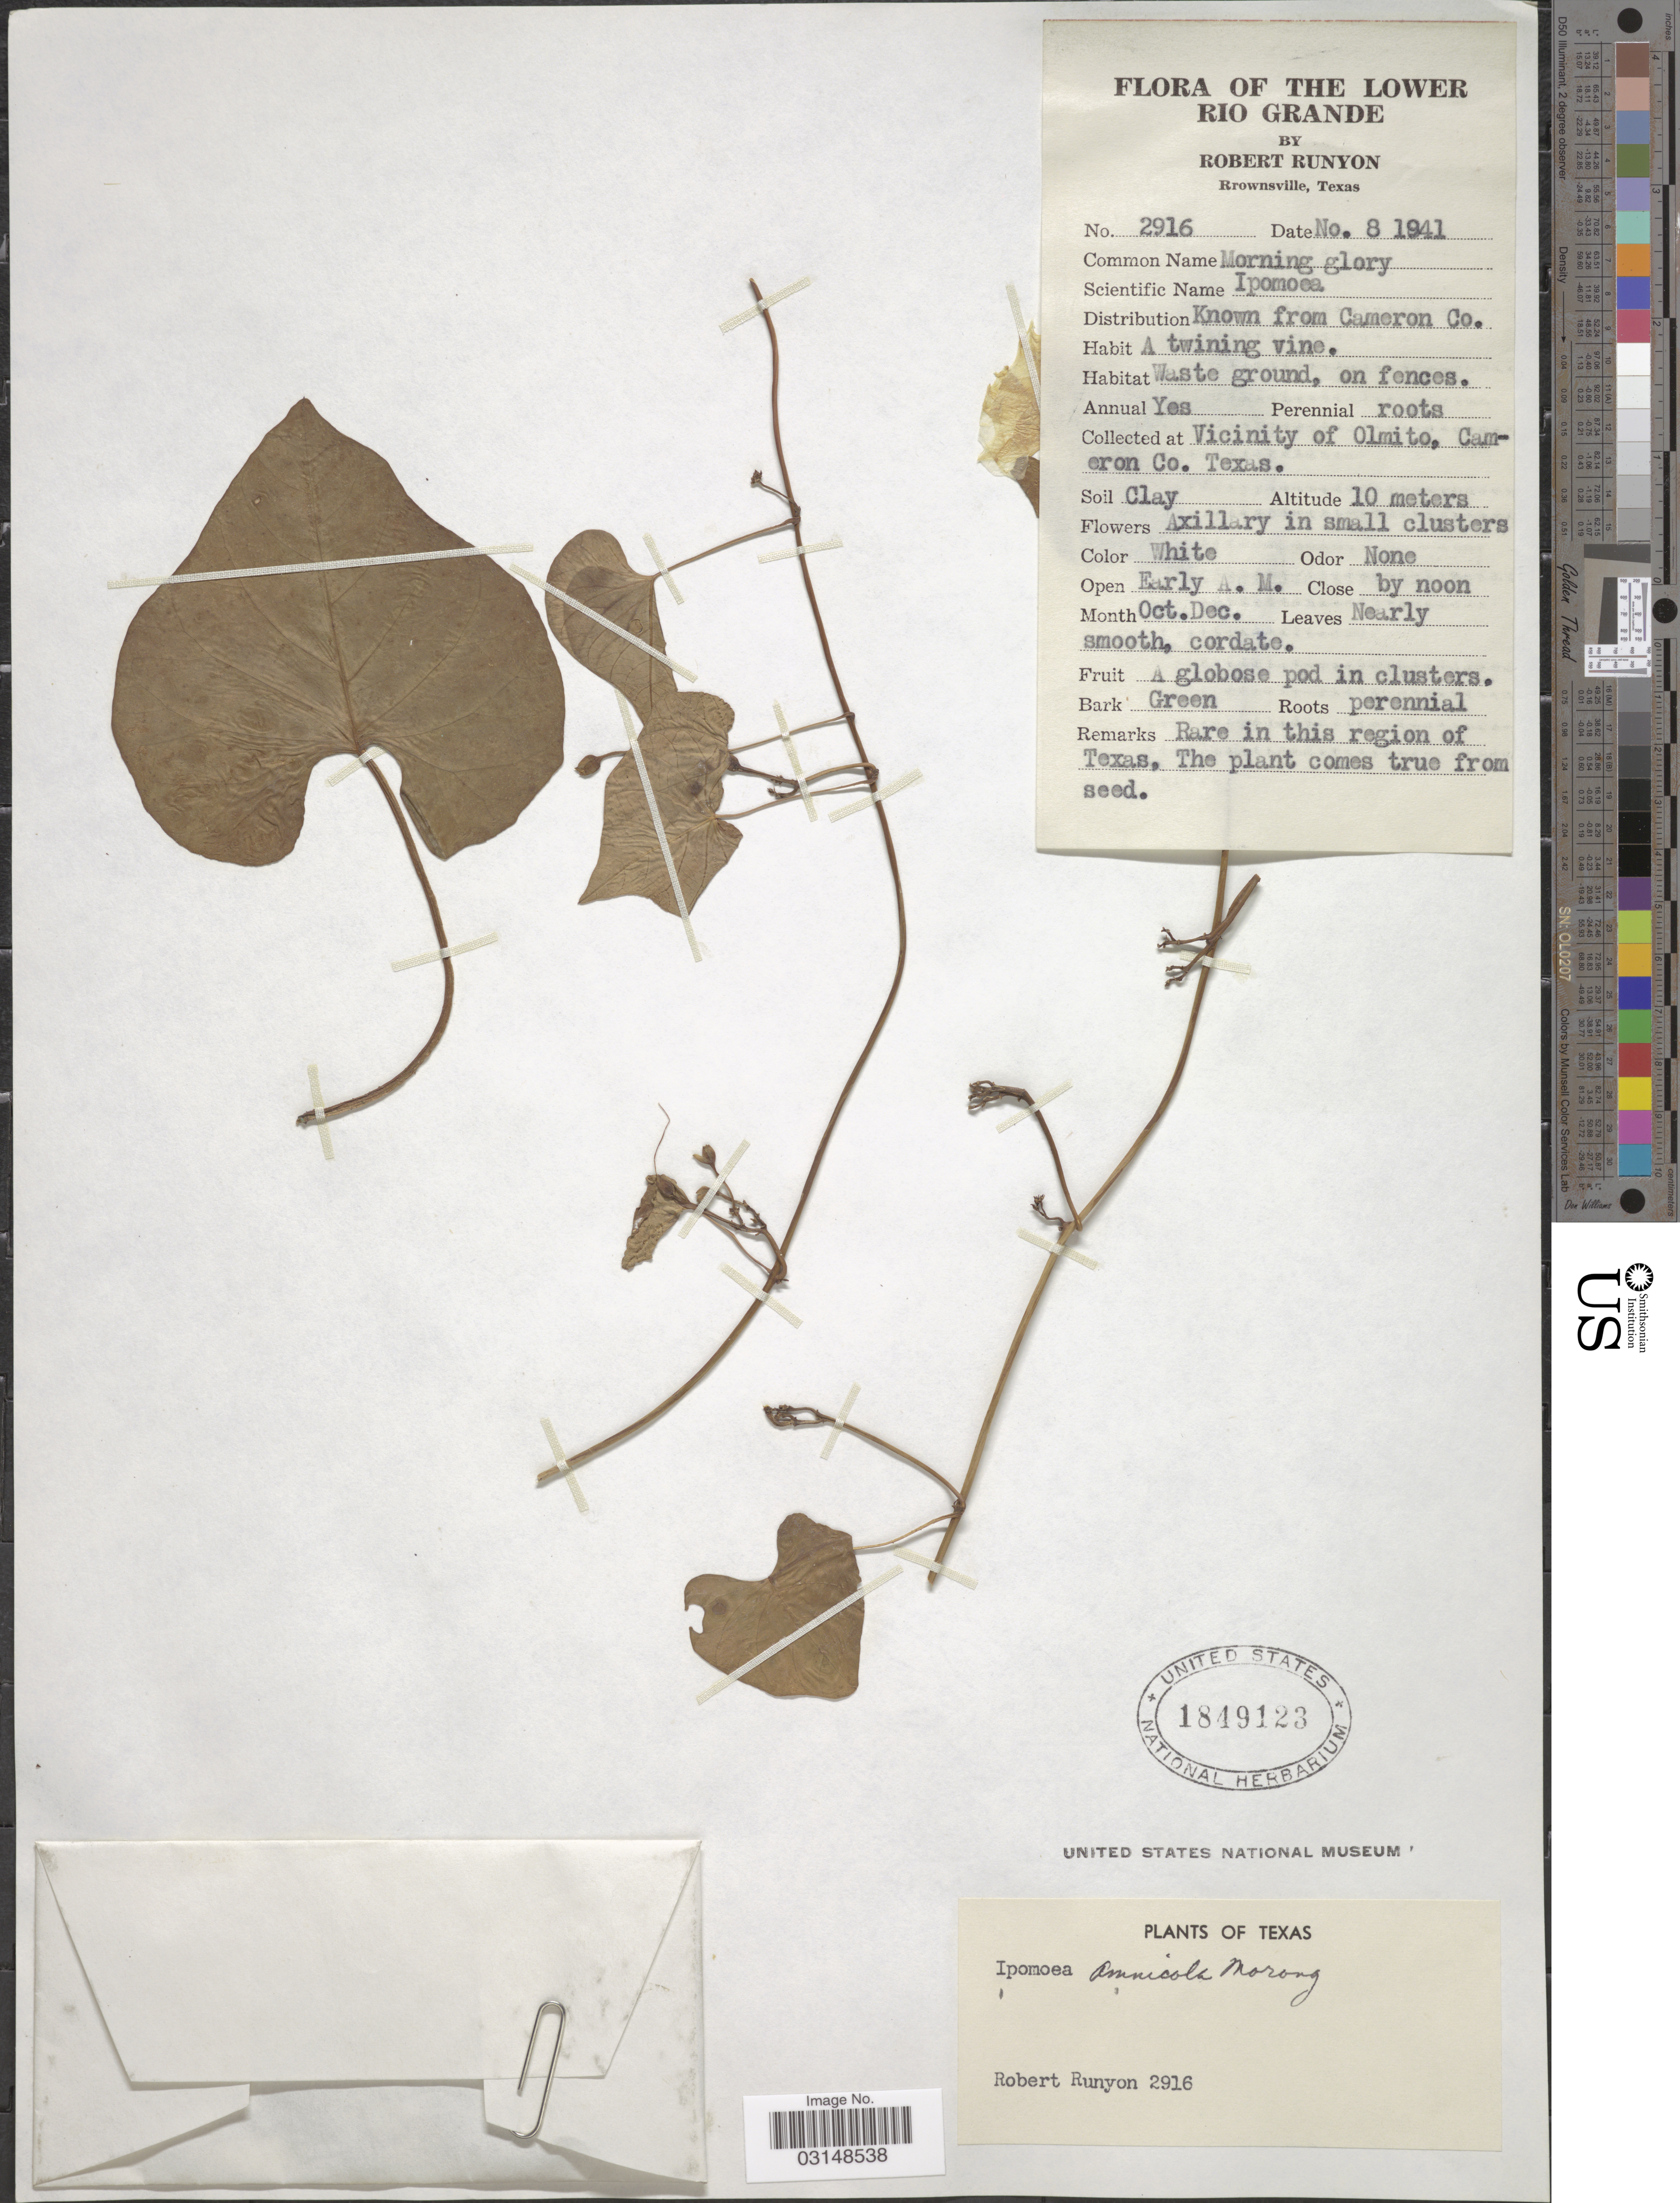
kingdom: Plantae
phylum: Tracheophyta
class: Magnoliopsida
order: Solanales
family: Convolvulaceae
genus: Ipomoea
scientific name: Ipomoea amnicola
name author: Morong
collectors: R. Runyon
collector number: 2916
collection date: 1941-08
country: United States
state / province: Texas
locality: Vicinity of Olmito, Cameron Co., Texas, The Lower Rio Grande.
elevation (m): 10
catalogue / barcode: US 1849123